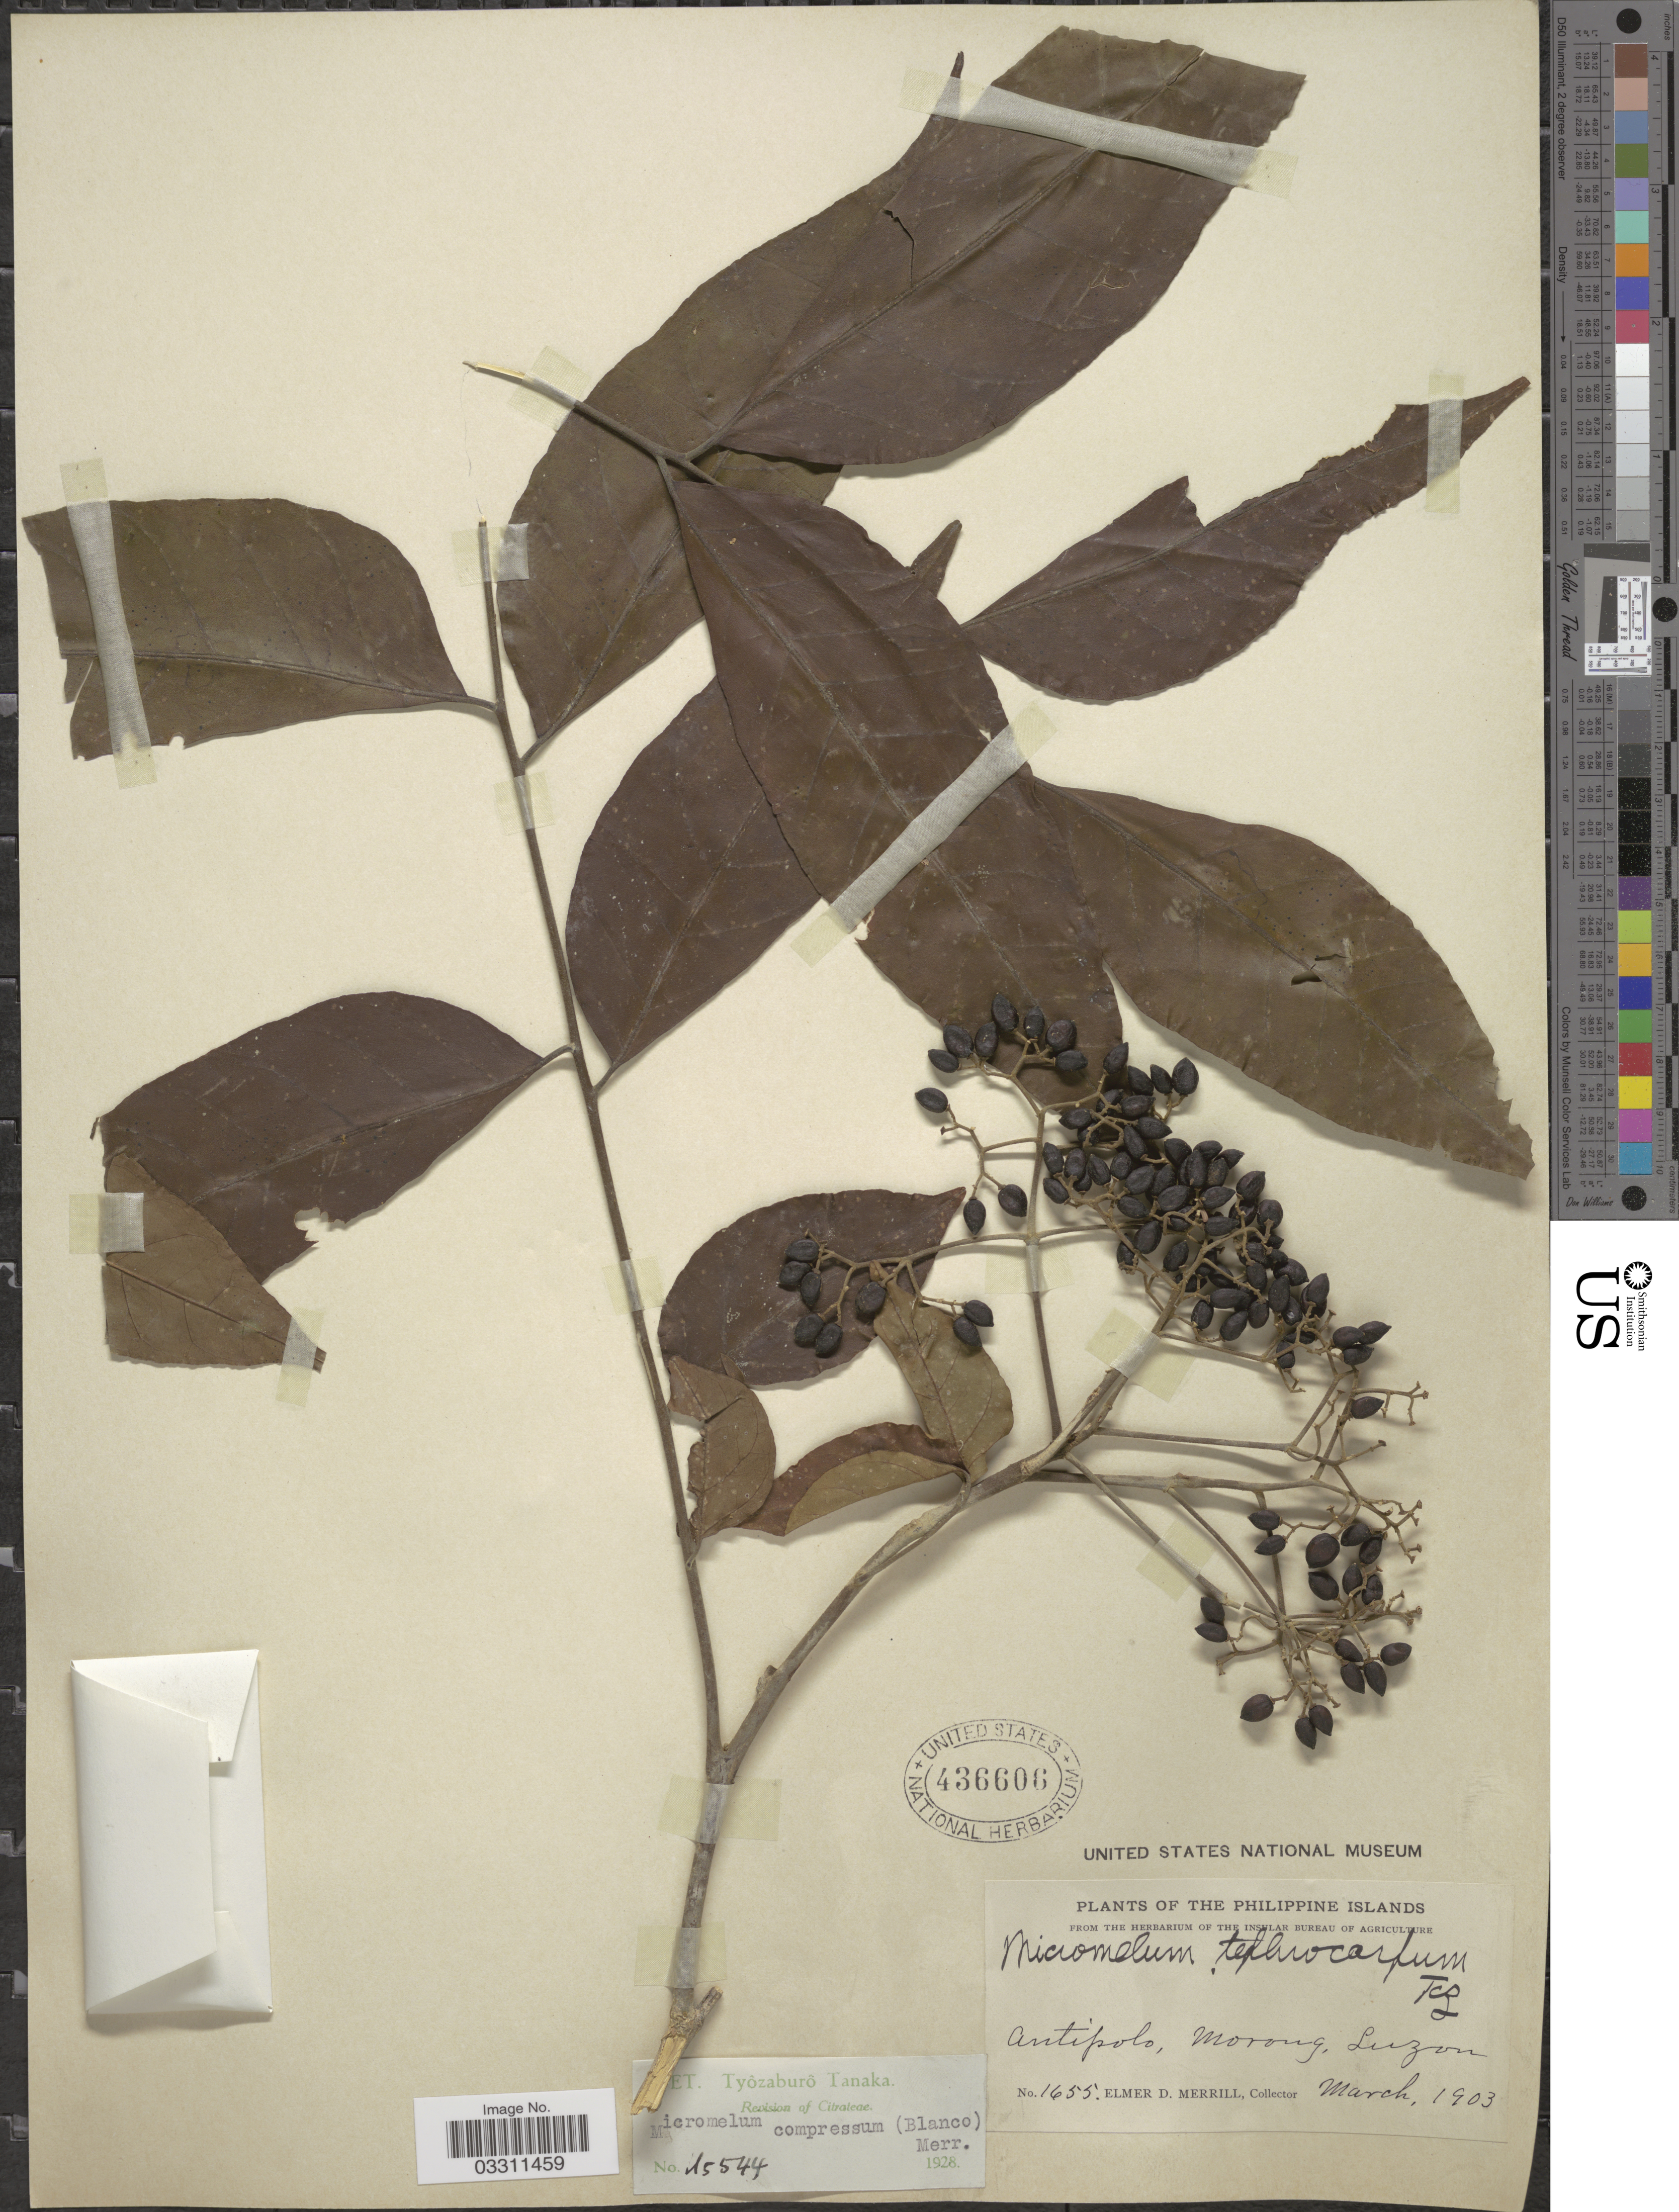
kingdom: Plantae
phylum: Tracheophyta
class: Magnoliopsida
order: Sapindales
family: Rutaceae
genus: Micromelum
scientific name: Micromelum compressum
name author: (Blanco) Merr.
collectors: E. D. Merrill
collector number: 1655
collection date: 1903-03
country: Philippines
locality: Antipolo, Morong, Luzon.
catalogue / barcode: US 436606